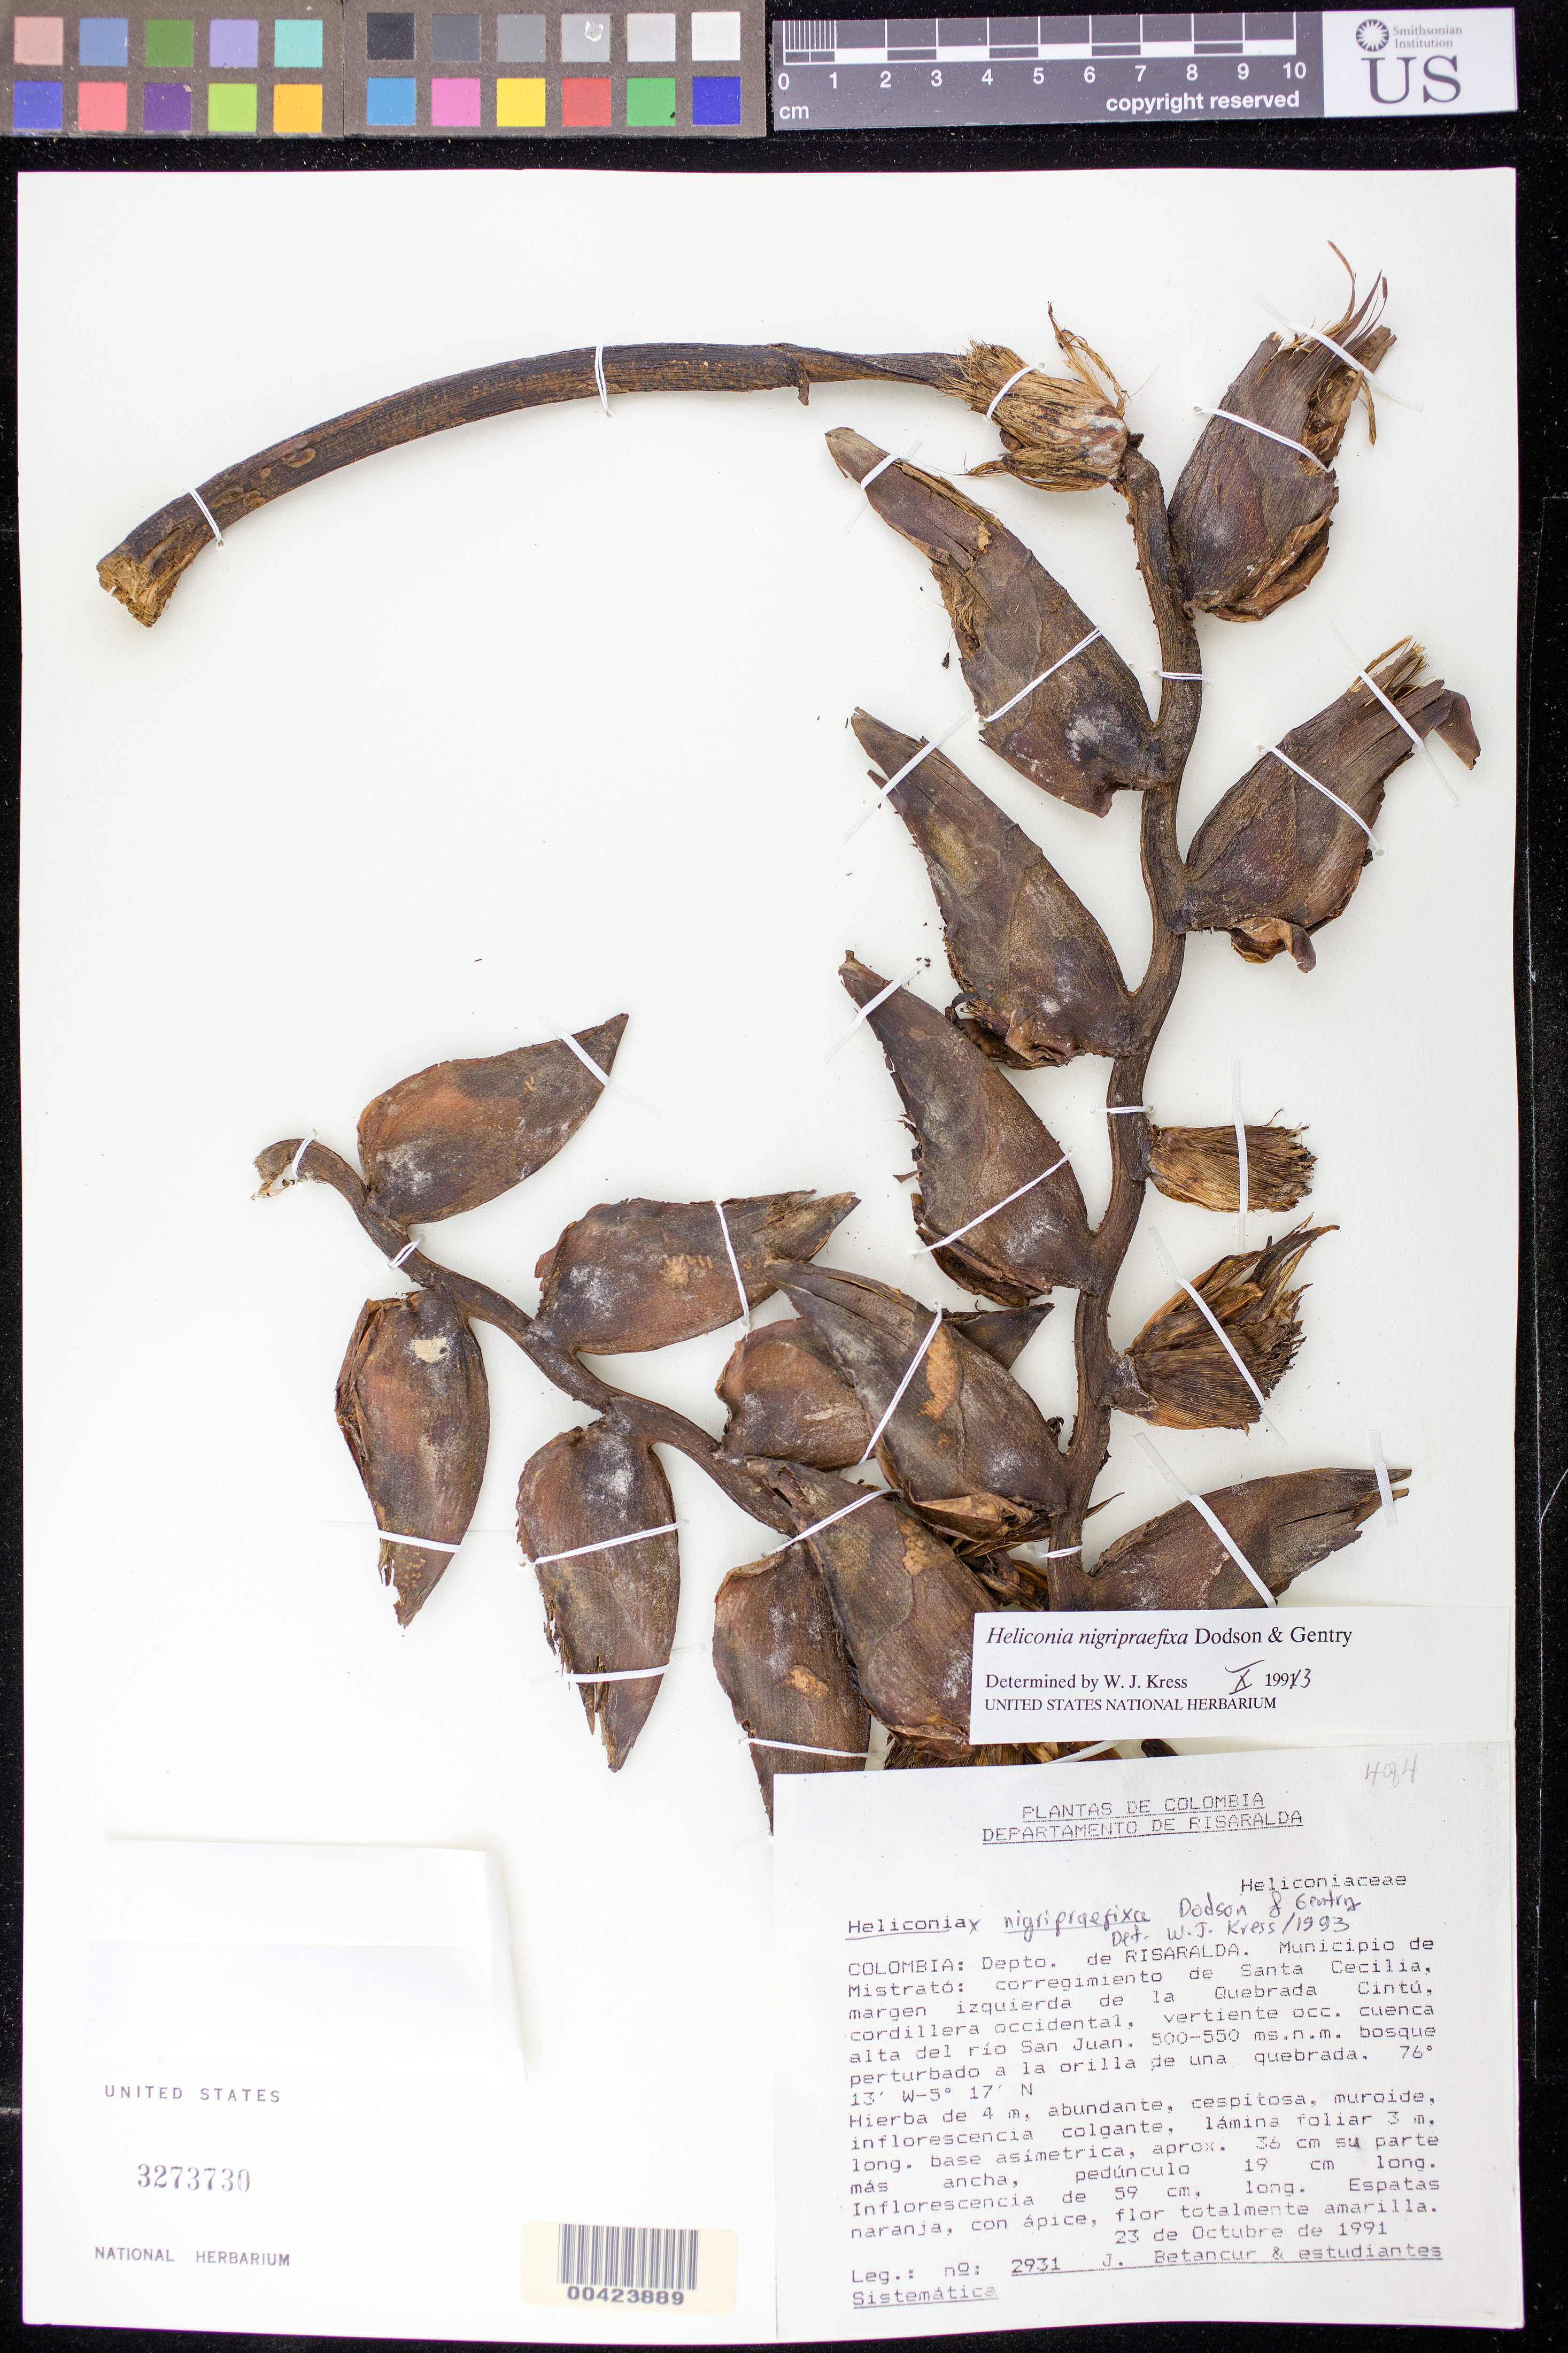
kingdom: Plantae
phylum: Tracheophyta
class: Liliopsida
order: Zingiberales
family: Heliconiaceae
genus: Heliconia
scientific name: Heliconia nigripraefixa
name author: Dodson & Gentry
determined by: Kress, W. J., (US), Smithsonian Institution - National Museum of Natural History (UNITED STATES)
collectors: J. C. Betancur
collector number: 2931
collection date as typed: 23 Oct 1991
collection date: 1991-10-23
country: Colombia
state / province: Risaralda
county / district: Mistrató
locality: Corregimento de Santa Cecilia; Quebrada Cintu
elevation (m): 500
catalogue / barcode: US 3273730